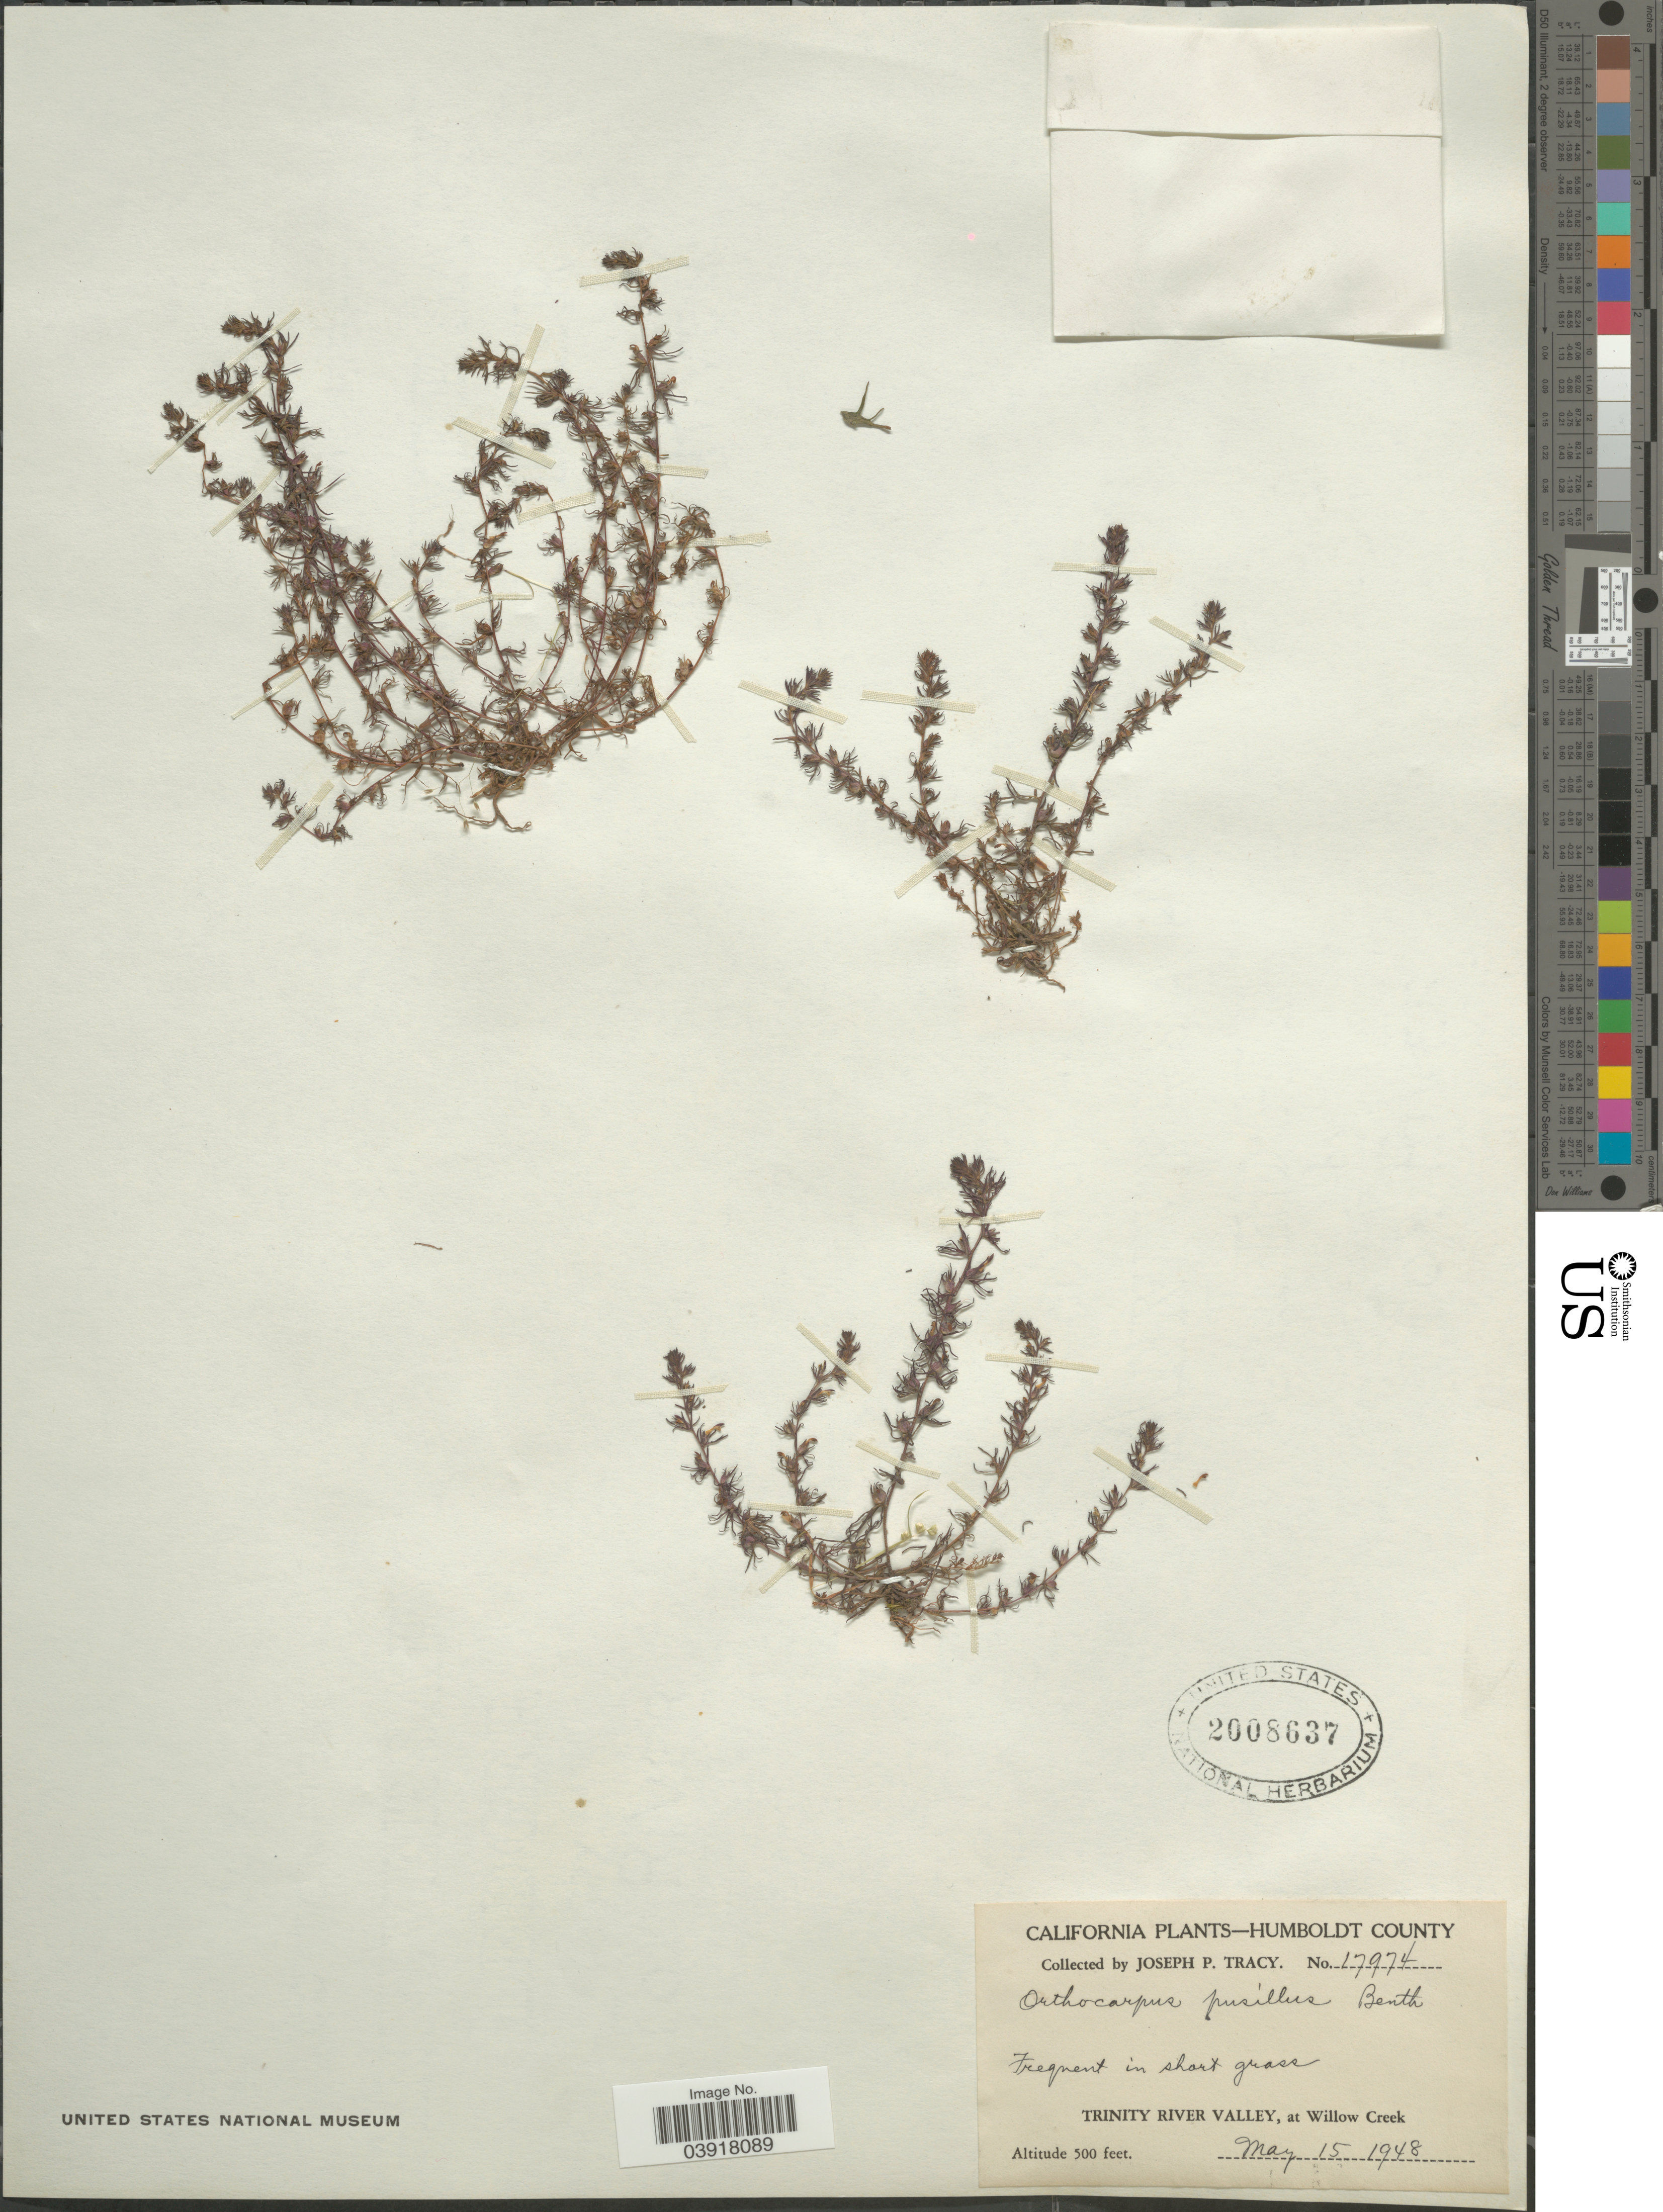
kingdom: Plantae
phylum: Tracheophyta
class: Magnoliopsida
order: Lamiales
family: Orobanchaceae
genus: Orthocarpus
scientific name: Orthocarpus pusillus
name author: Benth.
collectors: J. Tracy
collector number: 17974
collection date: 1948-05-15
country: United States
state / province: California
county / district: Humboldt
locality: Humboldt County. Trinity River Valley, at Willow Creek.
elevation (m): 152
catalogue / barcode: US 2008637